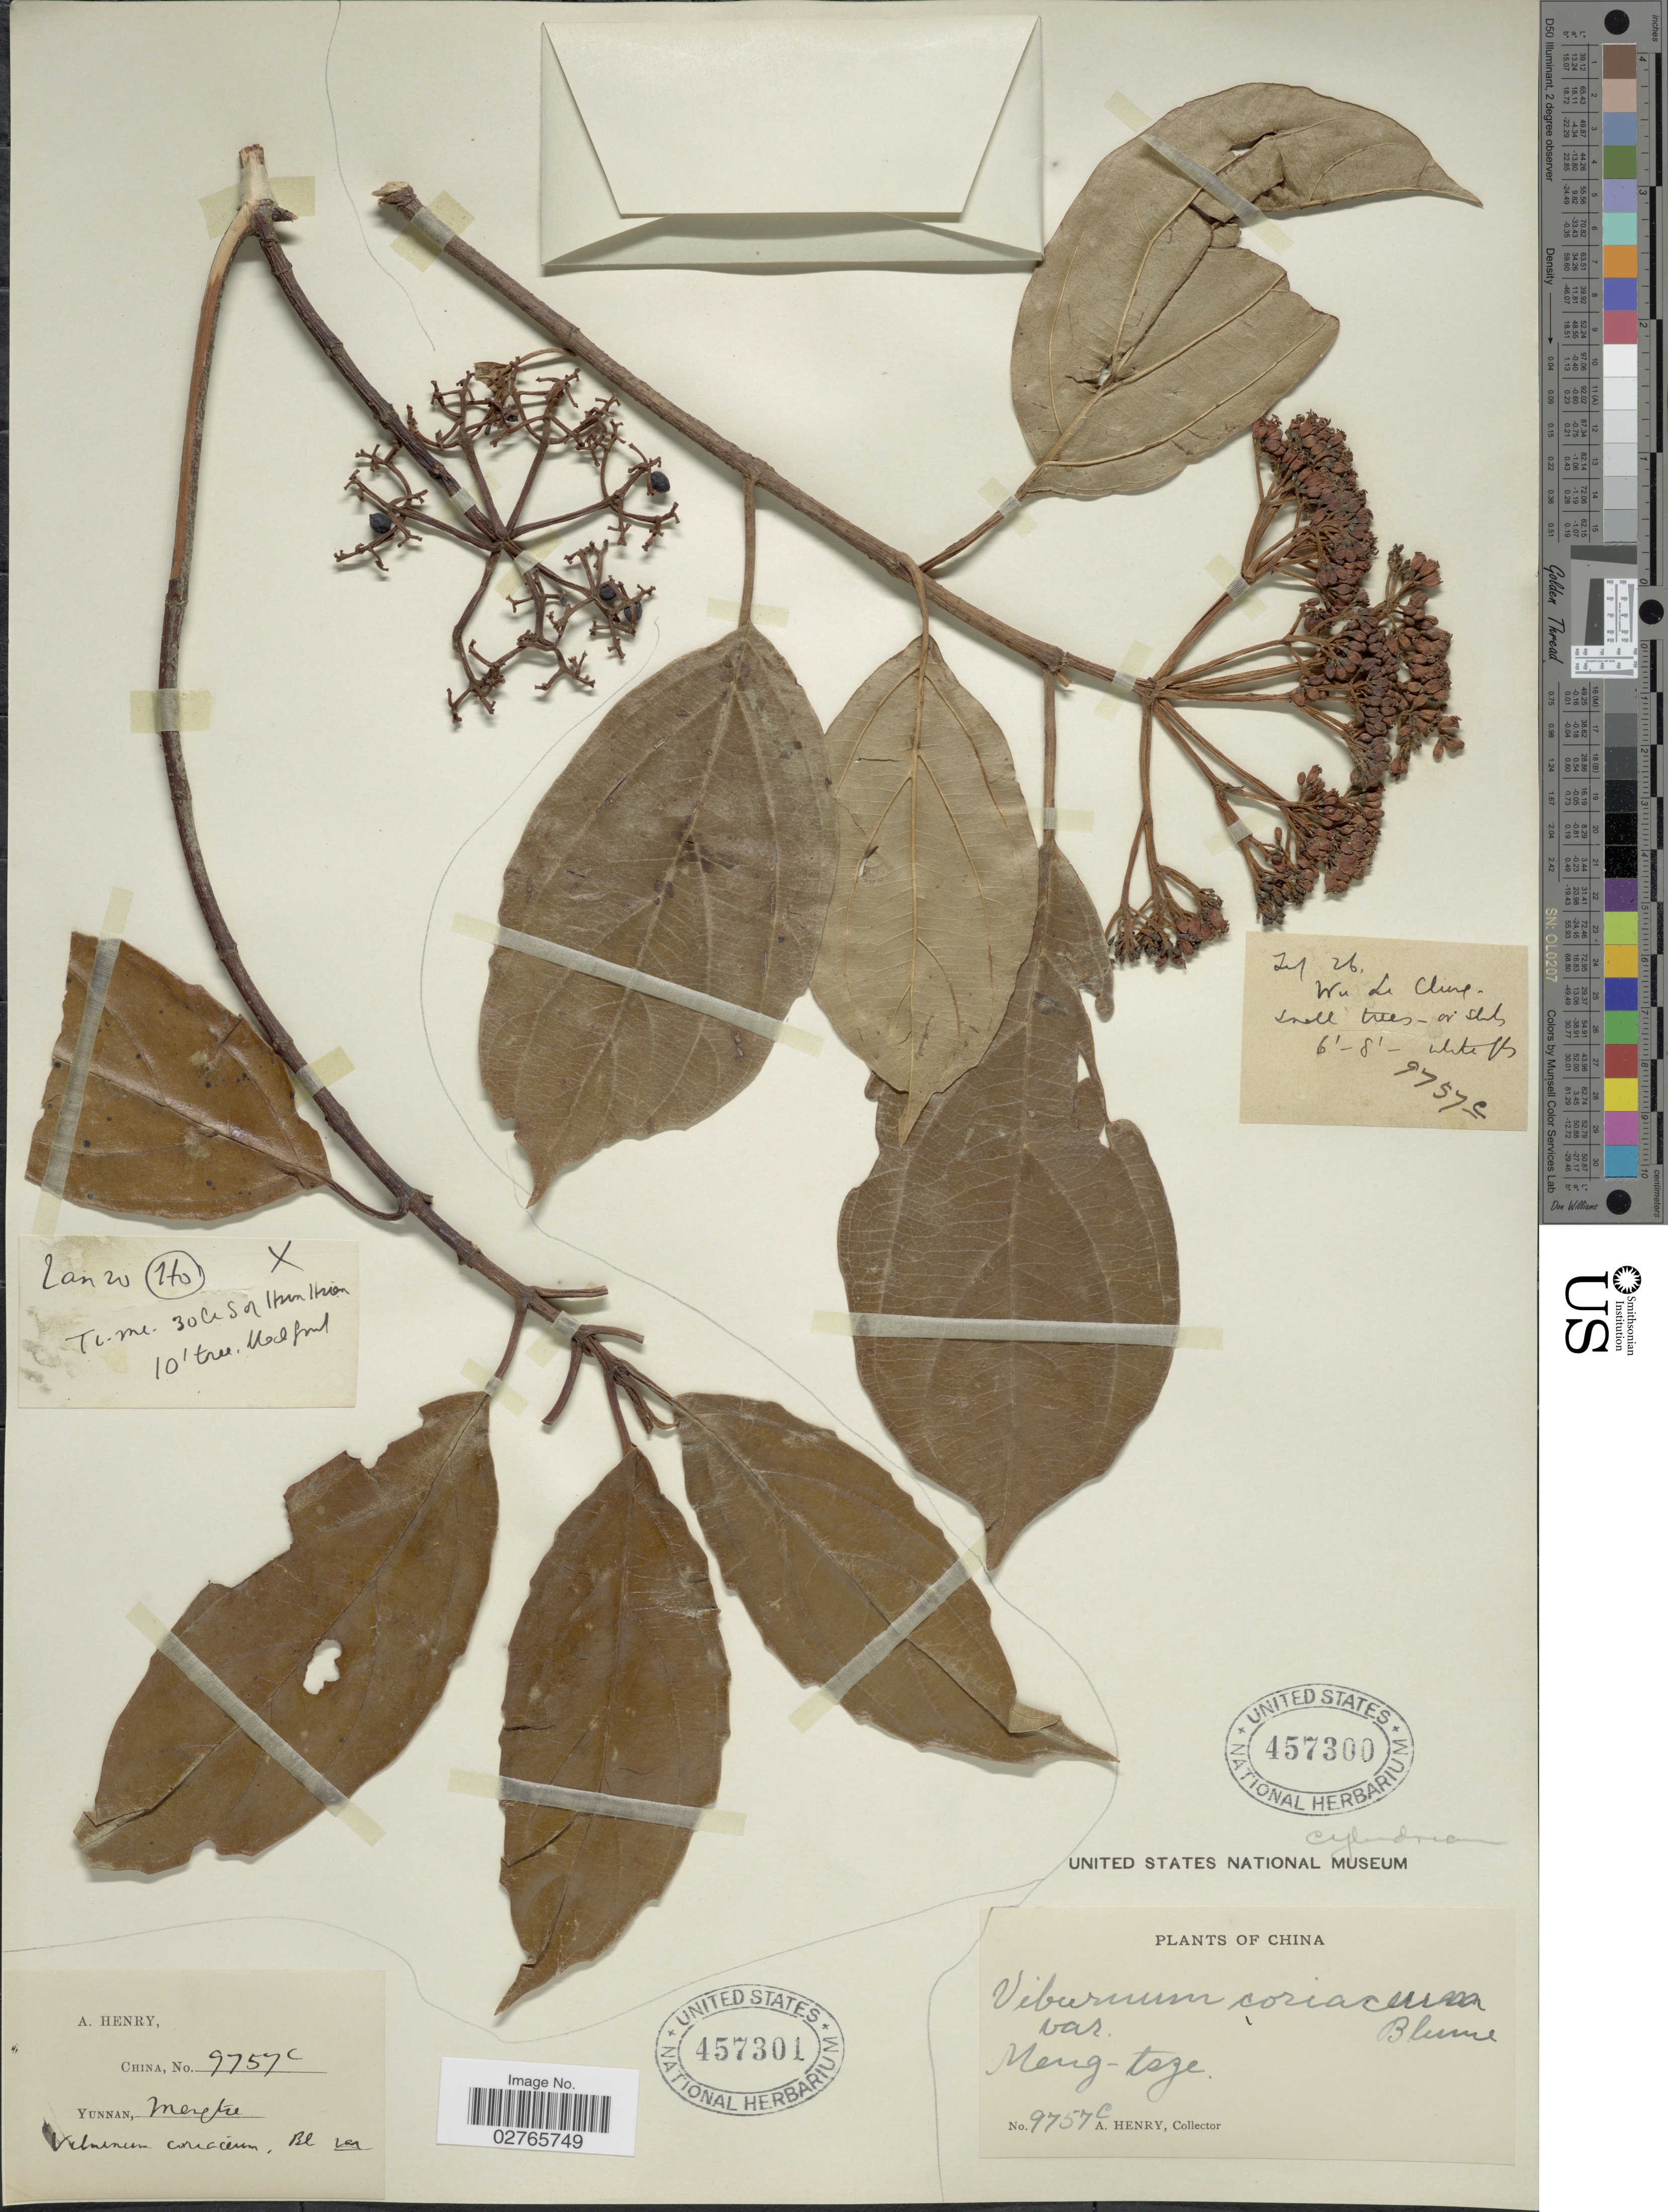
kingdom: Plantae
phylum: Tracheophyta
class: Magnoliopsida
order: Dipsacales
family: Viburnaceae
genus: Viburnum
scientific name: Viburnum cylindricum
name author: Buch.-Ham.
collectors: A. Henry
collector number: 9757 C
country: China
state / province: Yunnan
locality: Mengtze. Jan 20 - Ti. mi. 30 k S of Hsin Hsien. Ho; Jul 26 - Wu Li Chung.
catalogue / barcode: US 457301